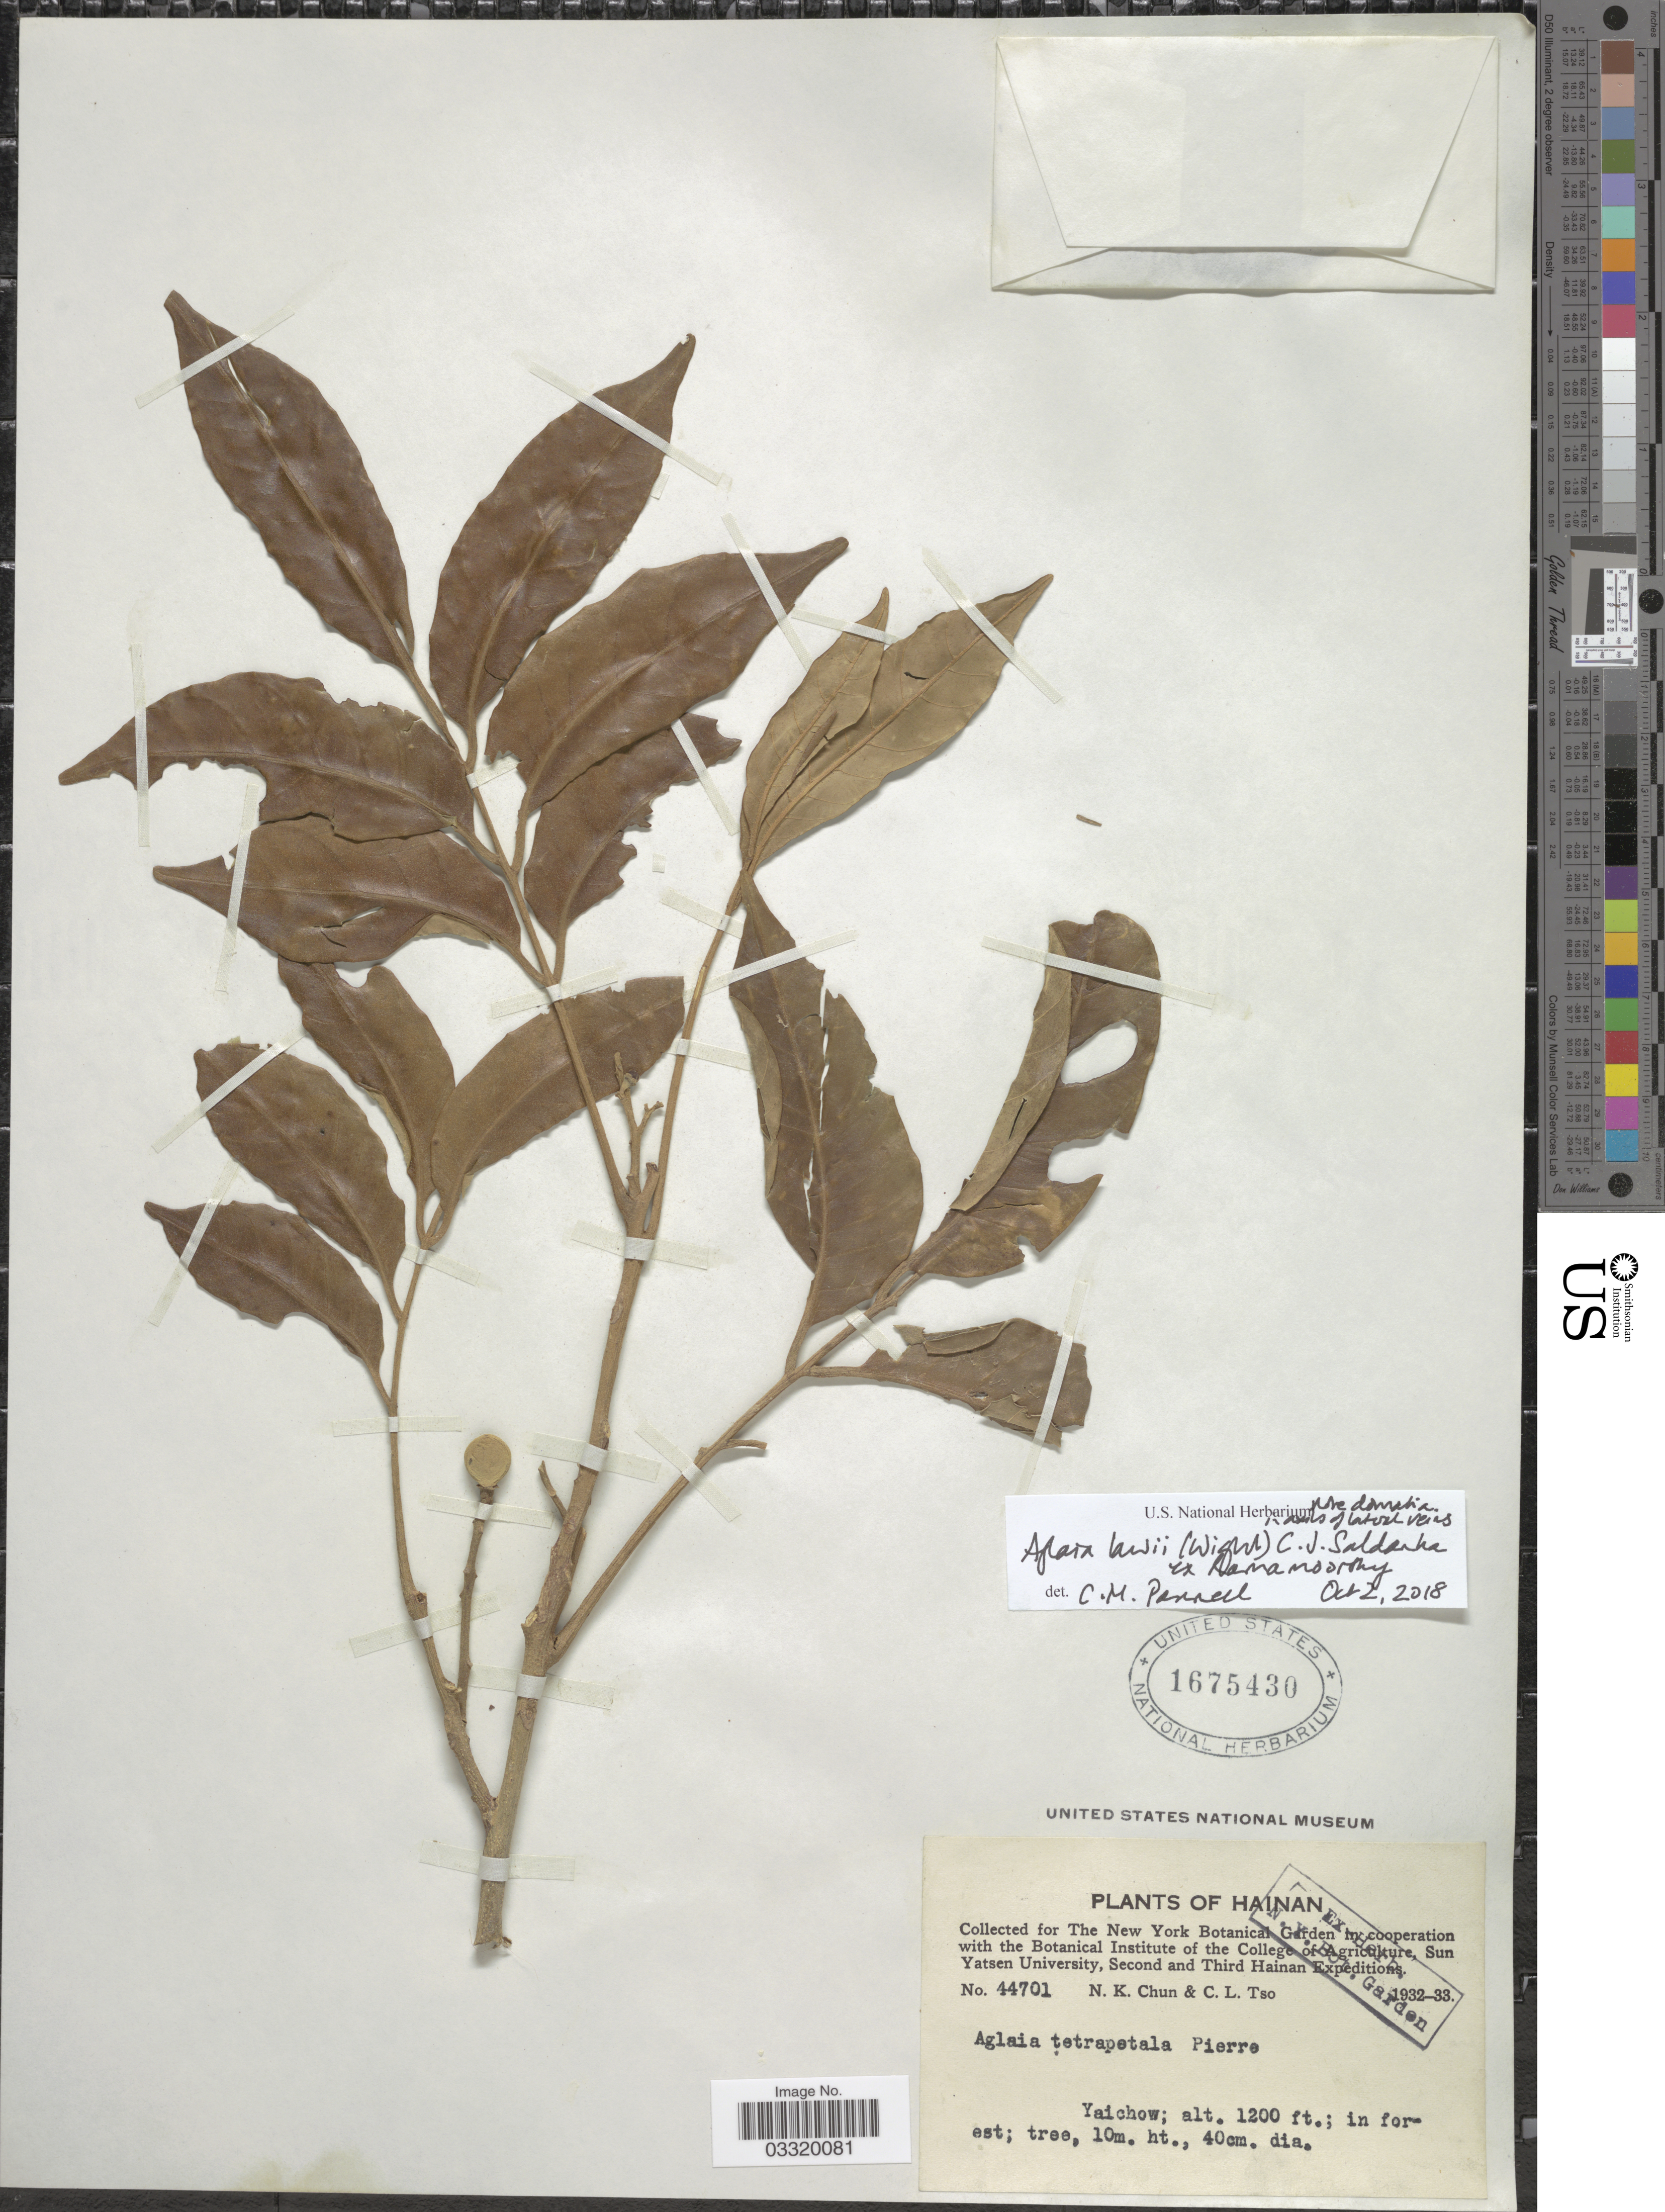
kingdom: Plantae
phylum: Tracheophyta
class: Magnoliopsida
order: Sapindales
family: Meliaceae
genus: Aglaia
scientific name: Aglaia lawii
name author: (Wight) C.J. Saldanha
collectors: N. K. Chun & C. Tso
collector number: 44701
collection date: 1932/1933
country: China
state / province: Hainan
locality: Yaichow.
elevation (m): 366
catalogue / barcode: US 1675430